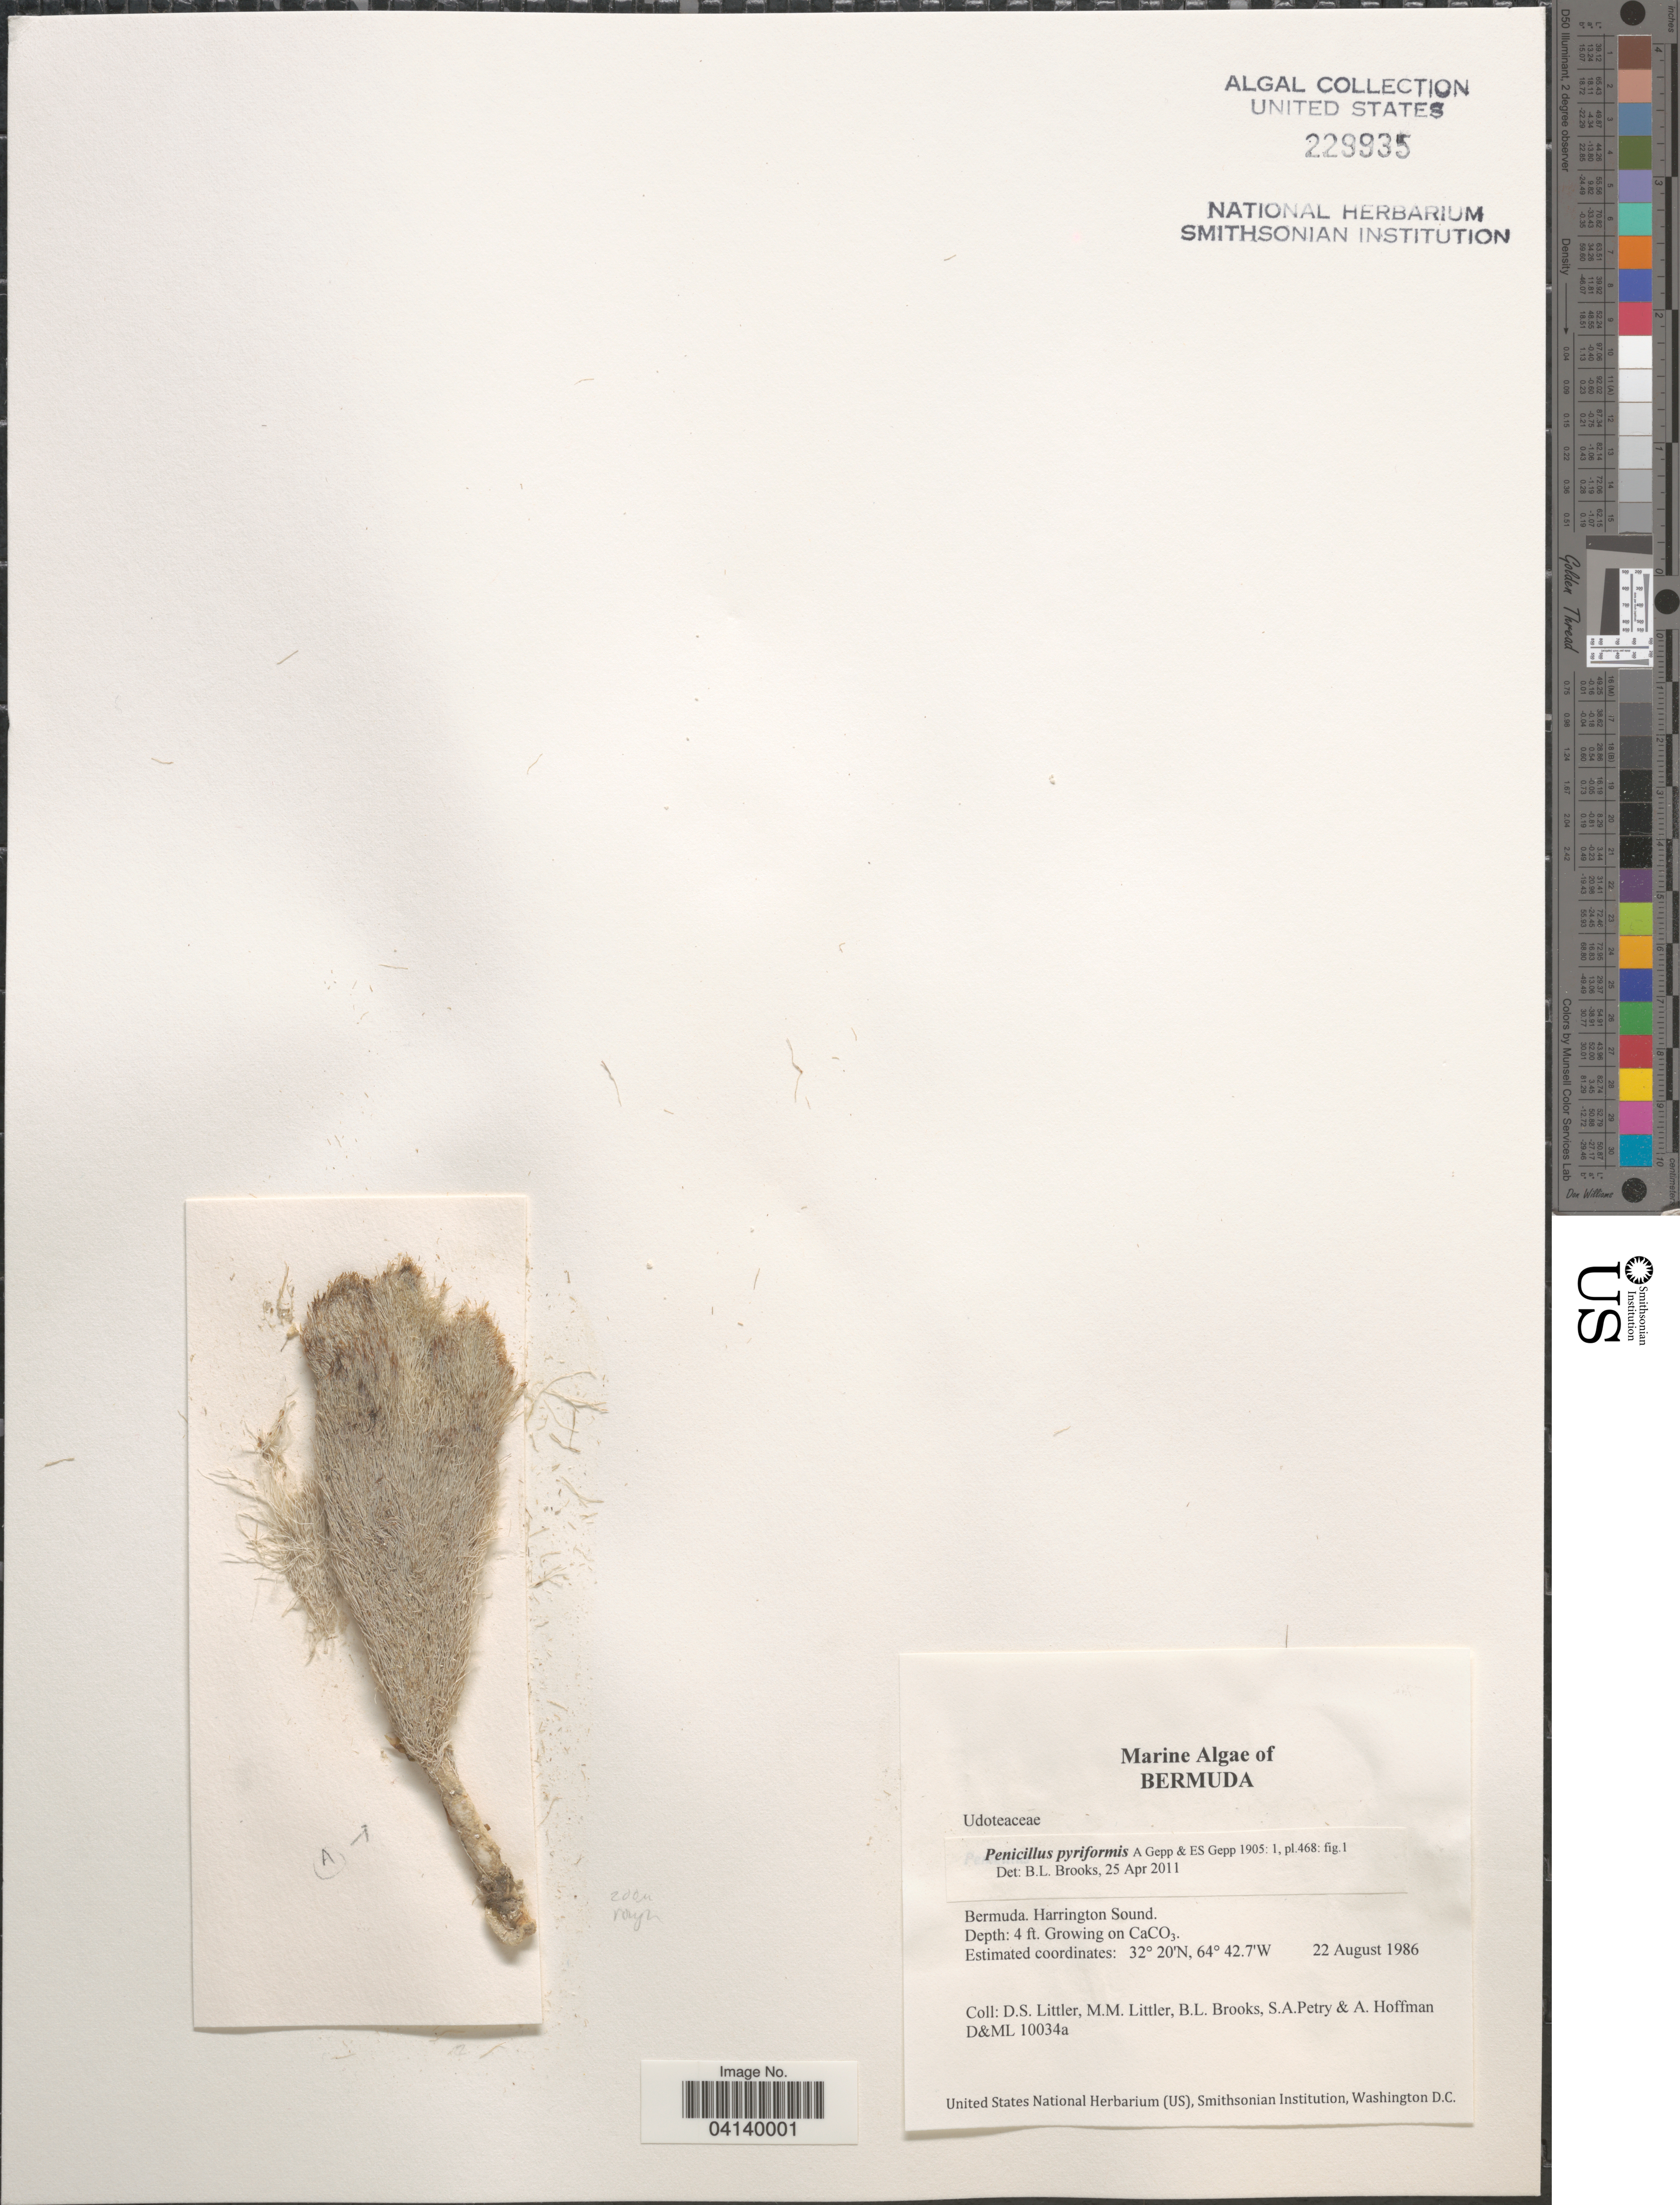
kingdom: Plantae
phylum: Chlorophyta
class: Ulvophyceae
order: Bryopsidales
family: Udoteaceae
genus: Penicillus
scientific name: Penicillus pyriformis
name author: A. Gepp & E. Gepp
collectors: D. S. Littler, B. Brooks, S. Petry & A. Hoffman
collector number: D&ML10034a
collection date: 1986-08-22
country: Bermuda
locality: Harrington Sound.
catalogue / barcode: US 229935